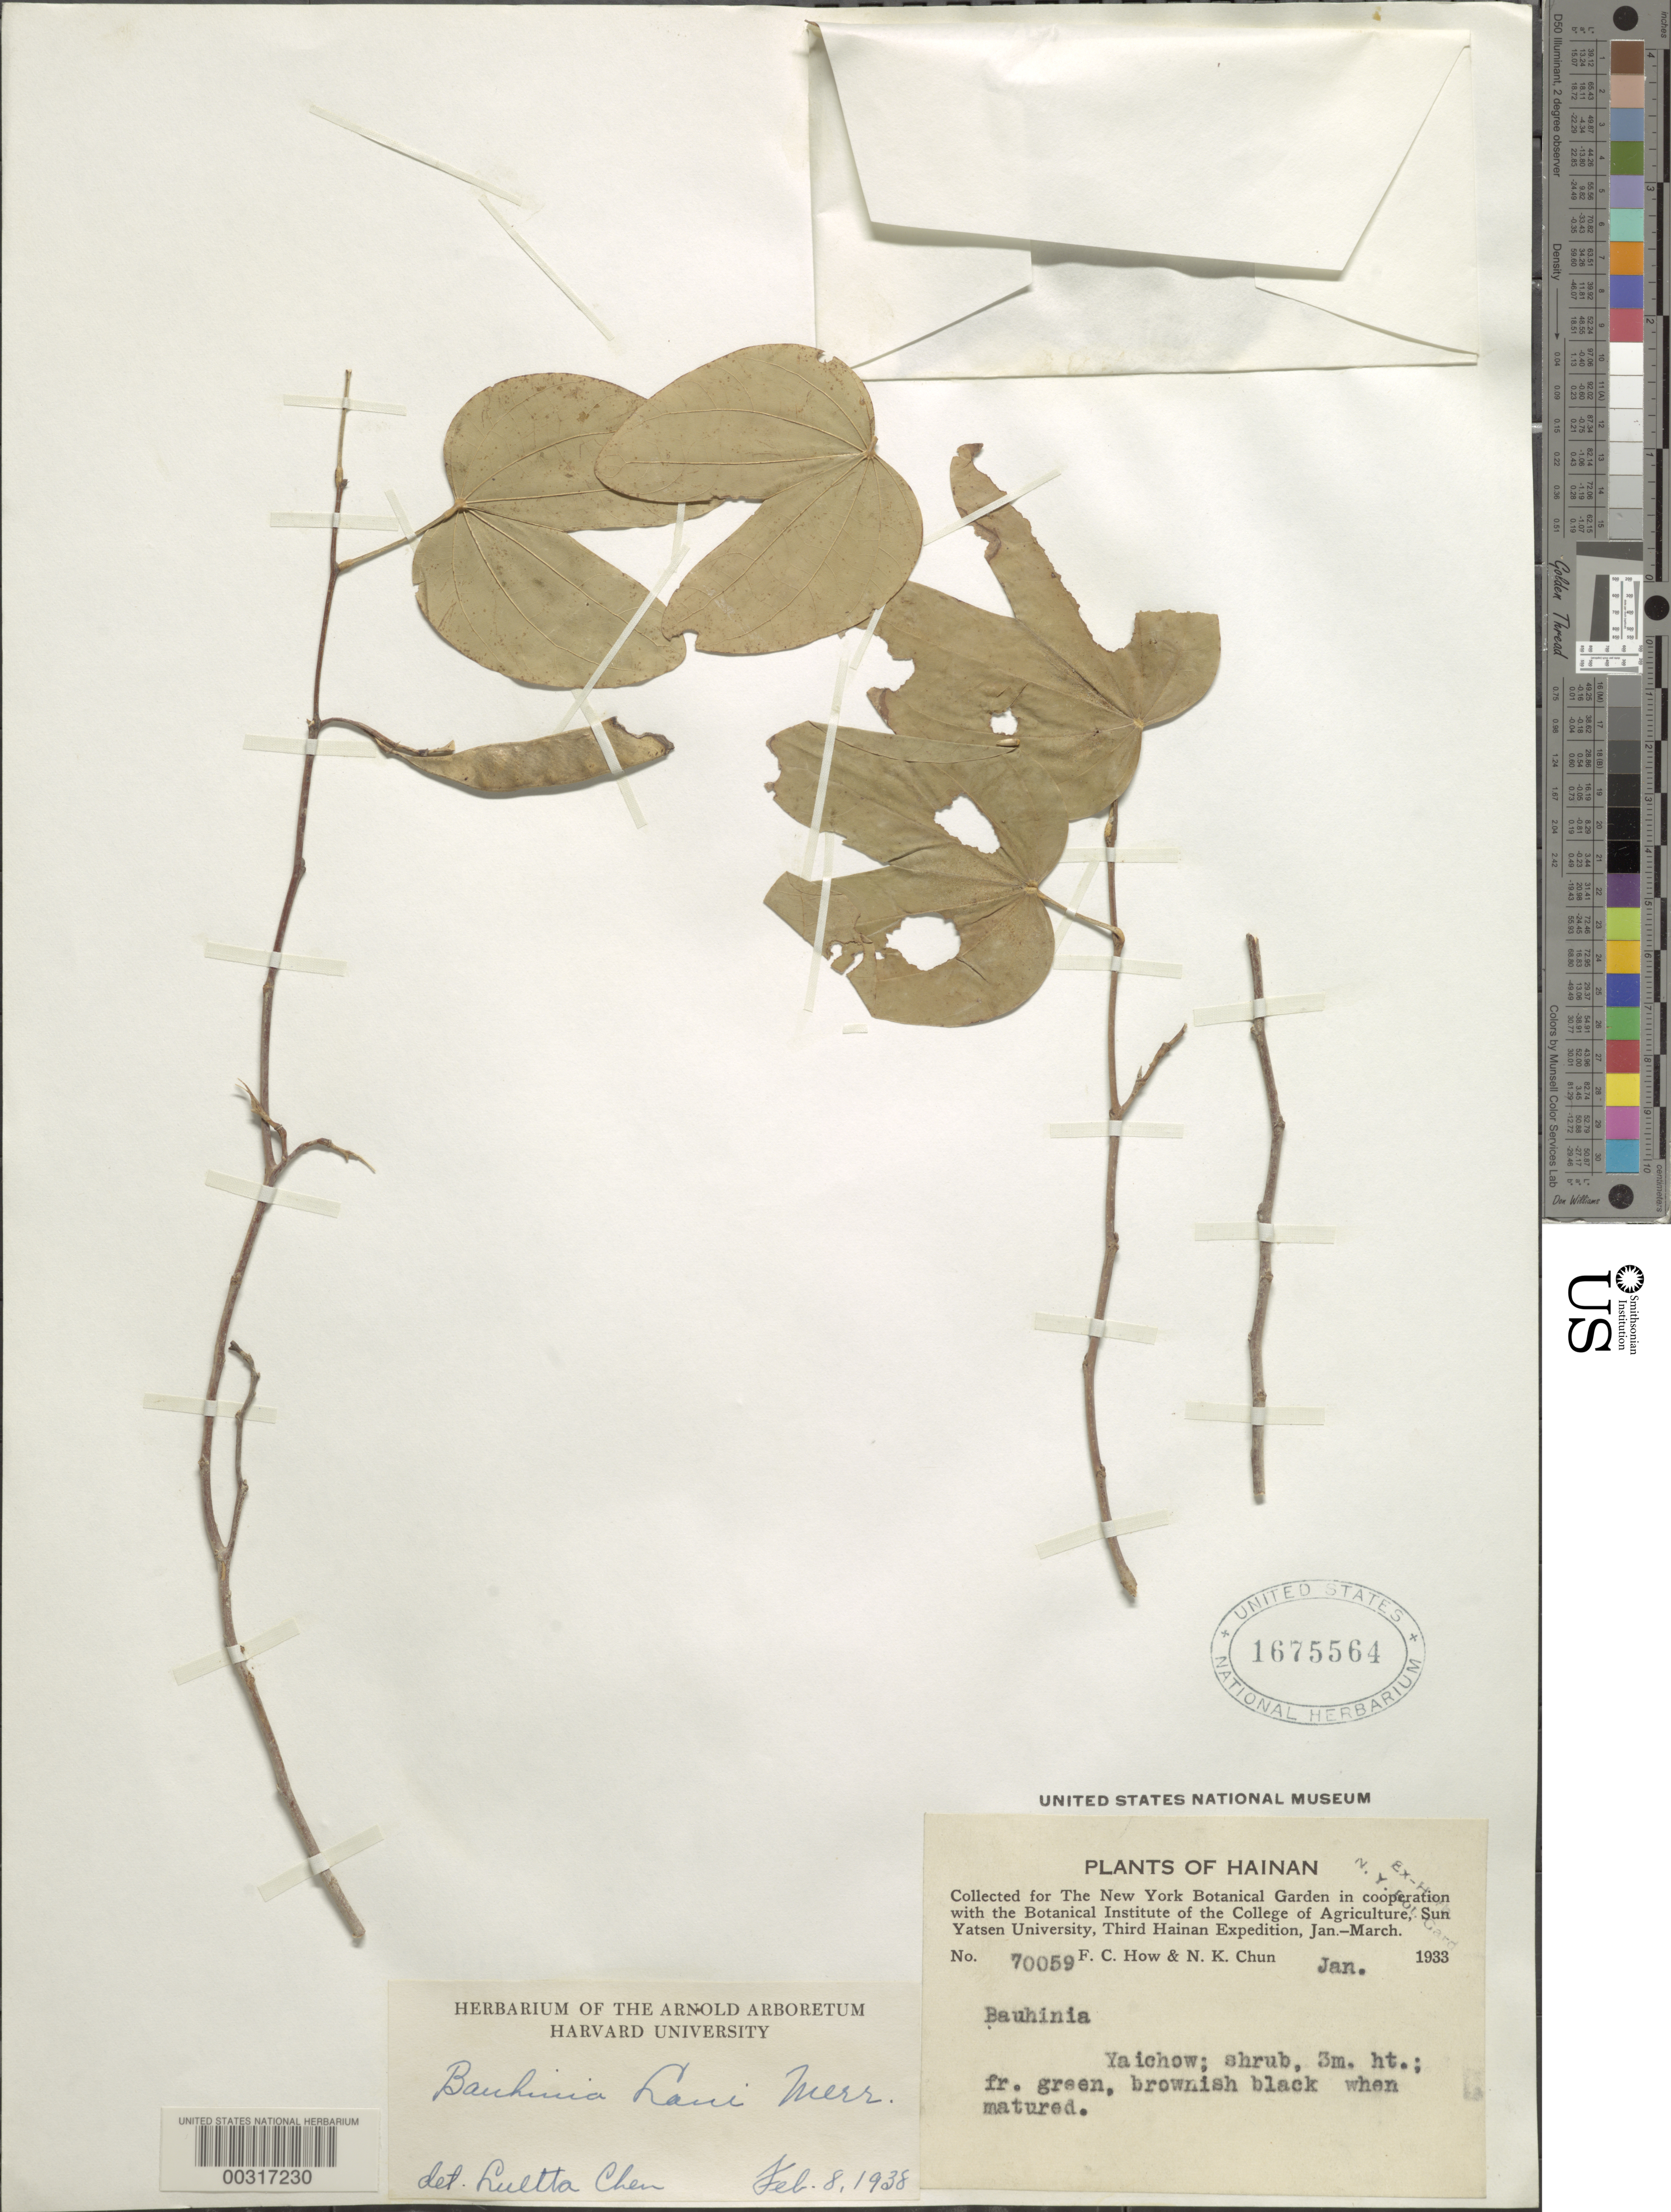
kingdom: Plantae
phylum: Tracheophyta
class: Magnoliopsida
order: Fabales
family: Fabaceae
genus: Bauhinia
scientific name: Bauhinia viridescens var. viridescens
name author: Desv.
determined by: U.S. National Herbarium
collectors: F. How & N. K. Chun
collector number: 70059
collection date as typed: Jan 1933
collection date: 1933-01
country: China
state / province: Hainan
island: Hainan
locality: Yaichow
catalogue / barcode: US 1675564